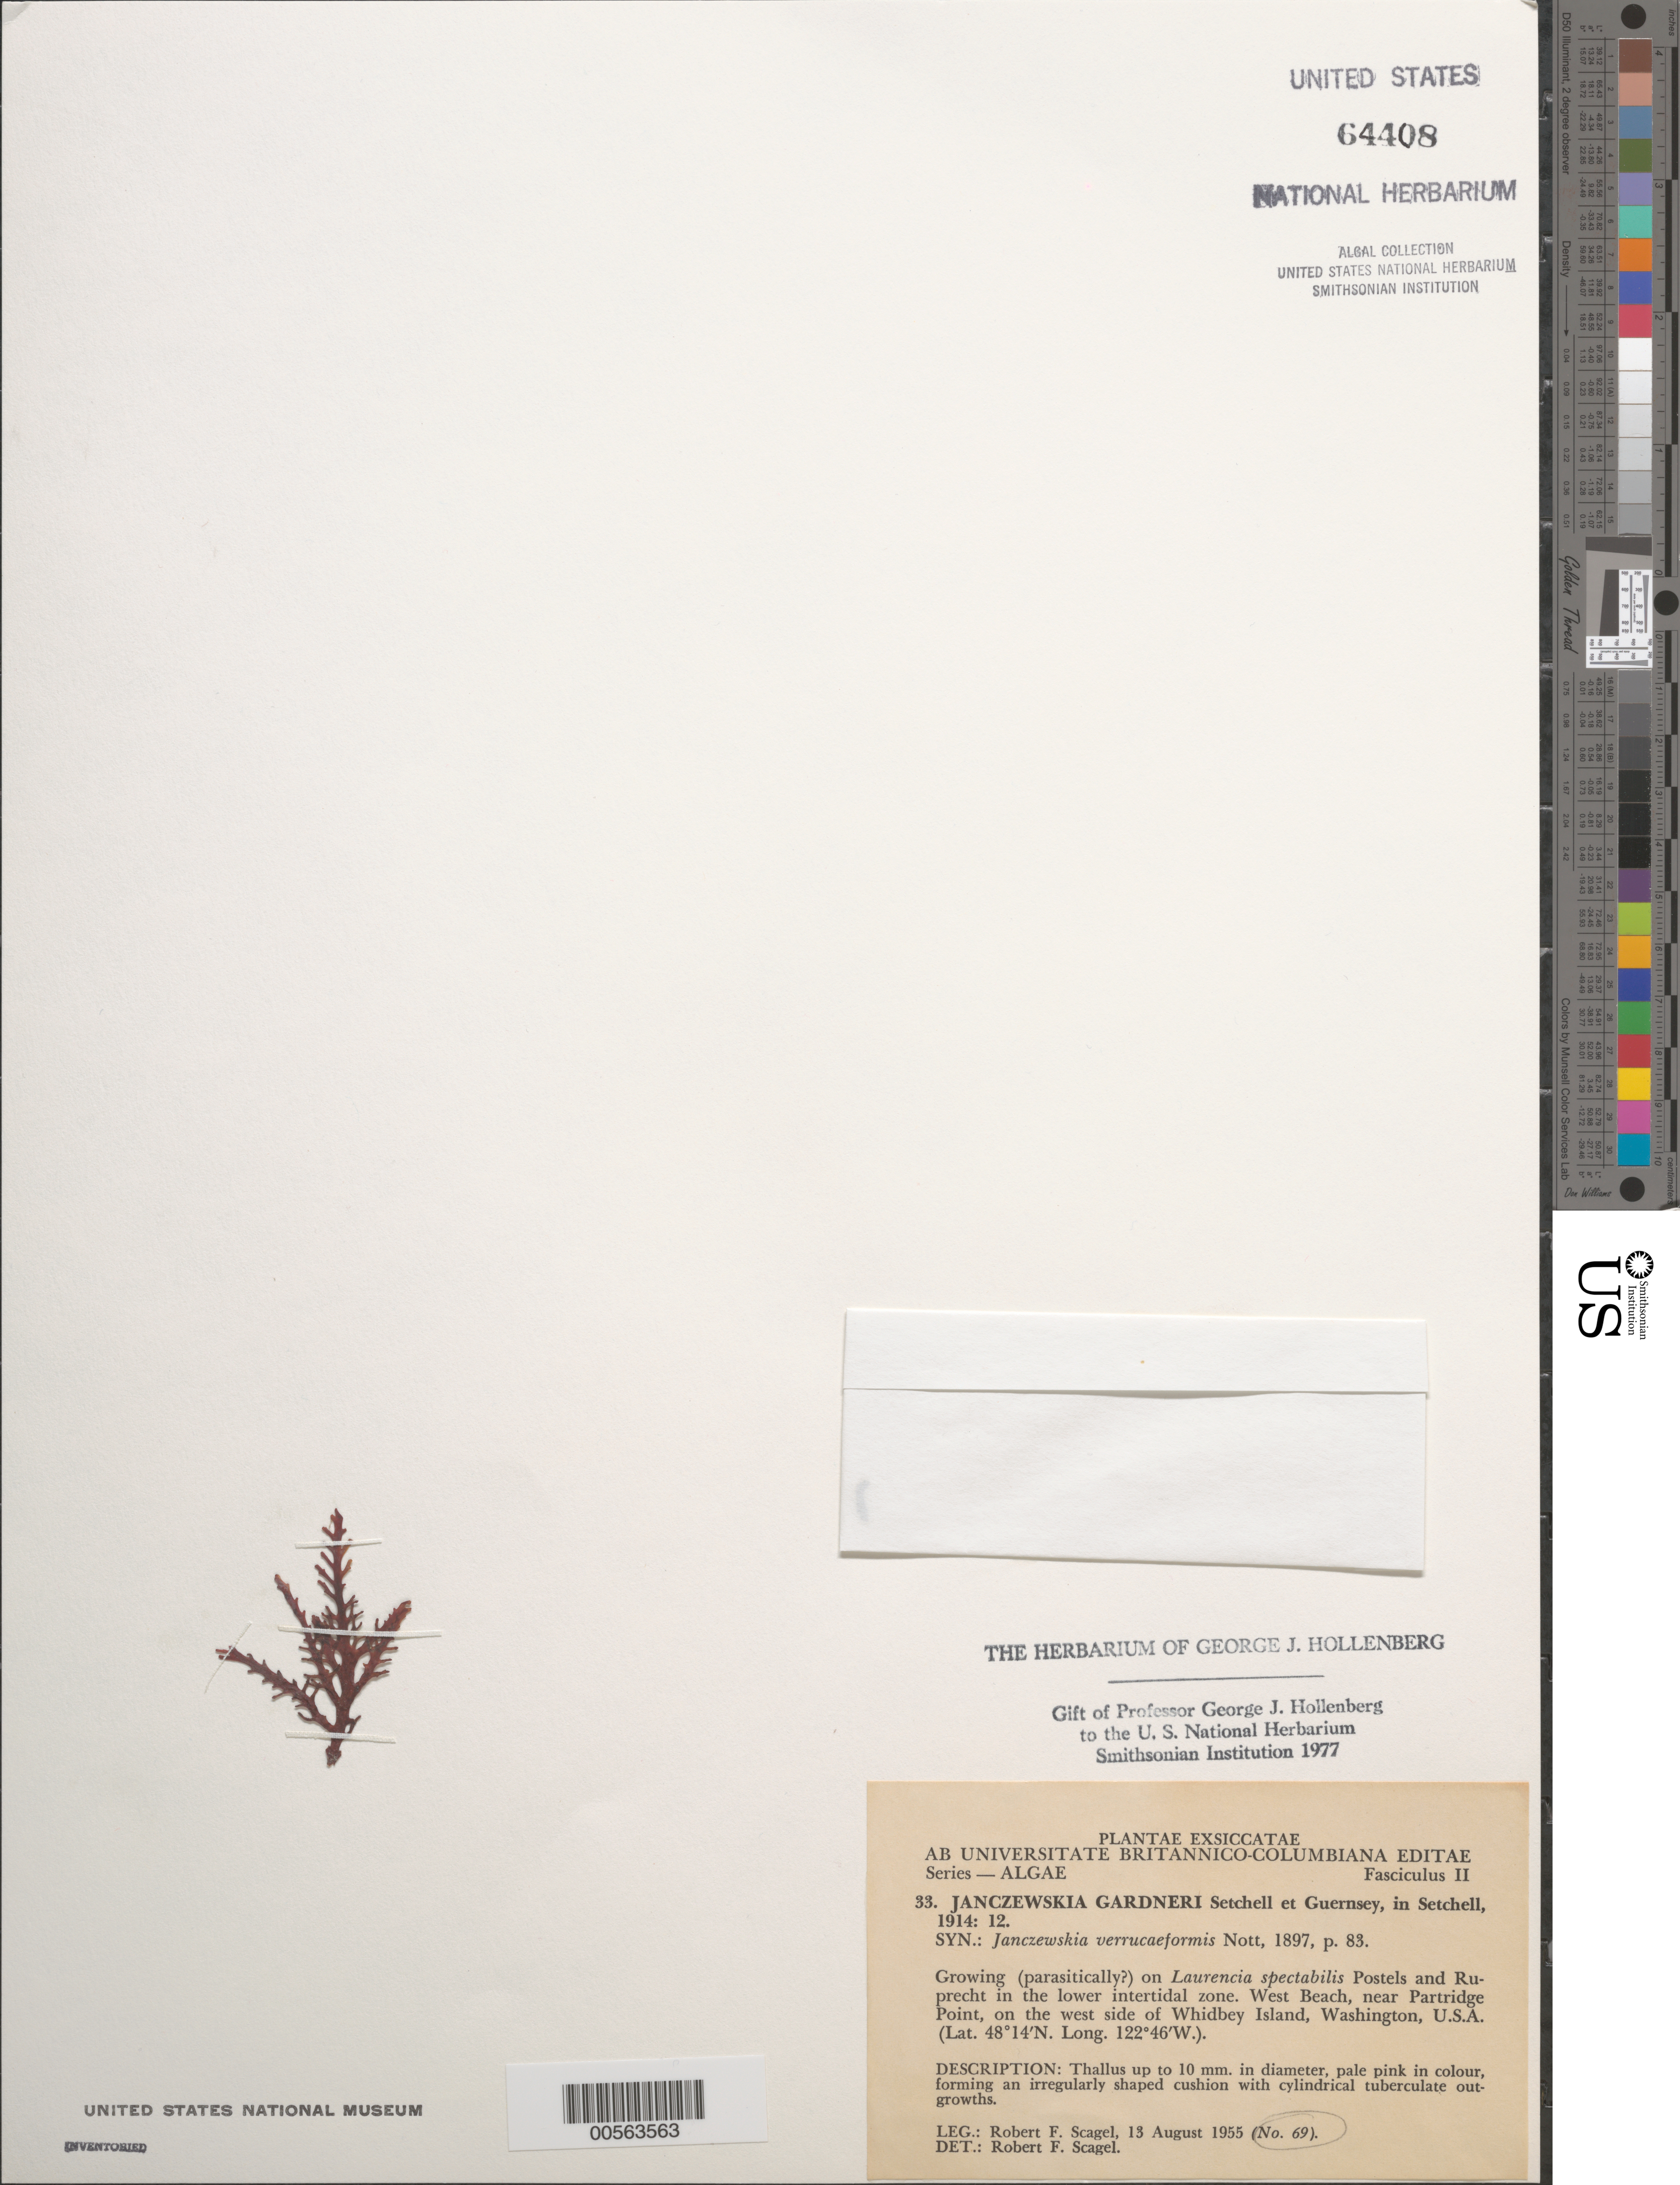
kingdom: Plantae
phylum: Rhodophyta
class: Florideophyceae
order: Ceramiales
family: Rhodomelaceae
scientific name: Heterojanczewskia gardneri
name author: (Setchell & Guernsey) K.W. Nam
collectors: R. F. Scagel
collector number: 69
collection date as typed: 13 Aug 1955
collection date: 1955-08-13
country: United States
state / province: Washington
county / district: Island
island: Whidbey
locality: West Beach, near Partridge Point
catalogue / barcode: US 64408